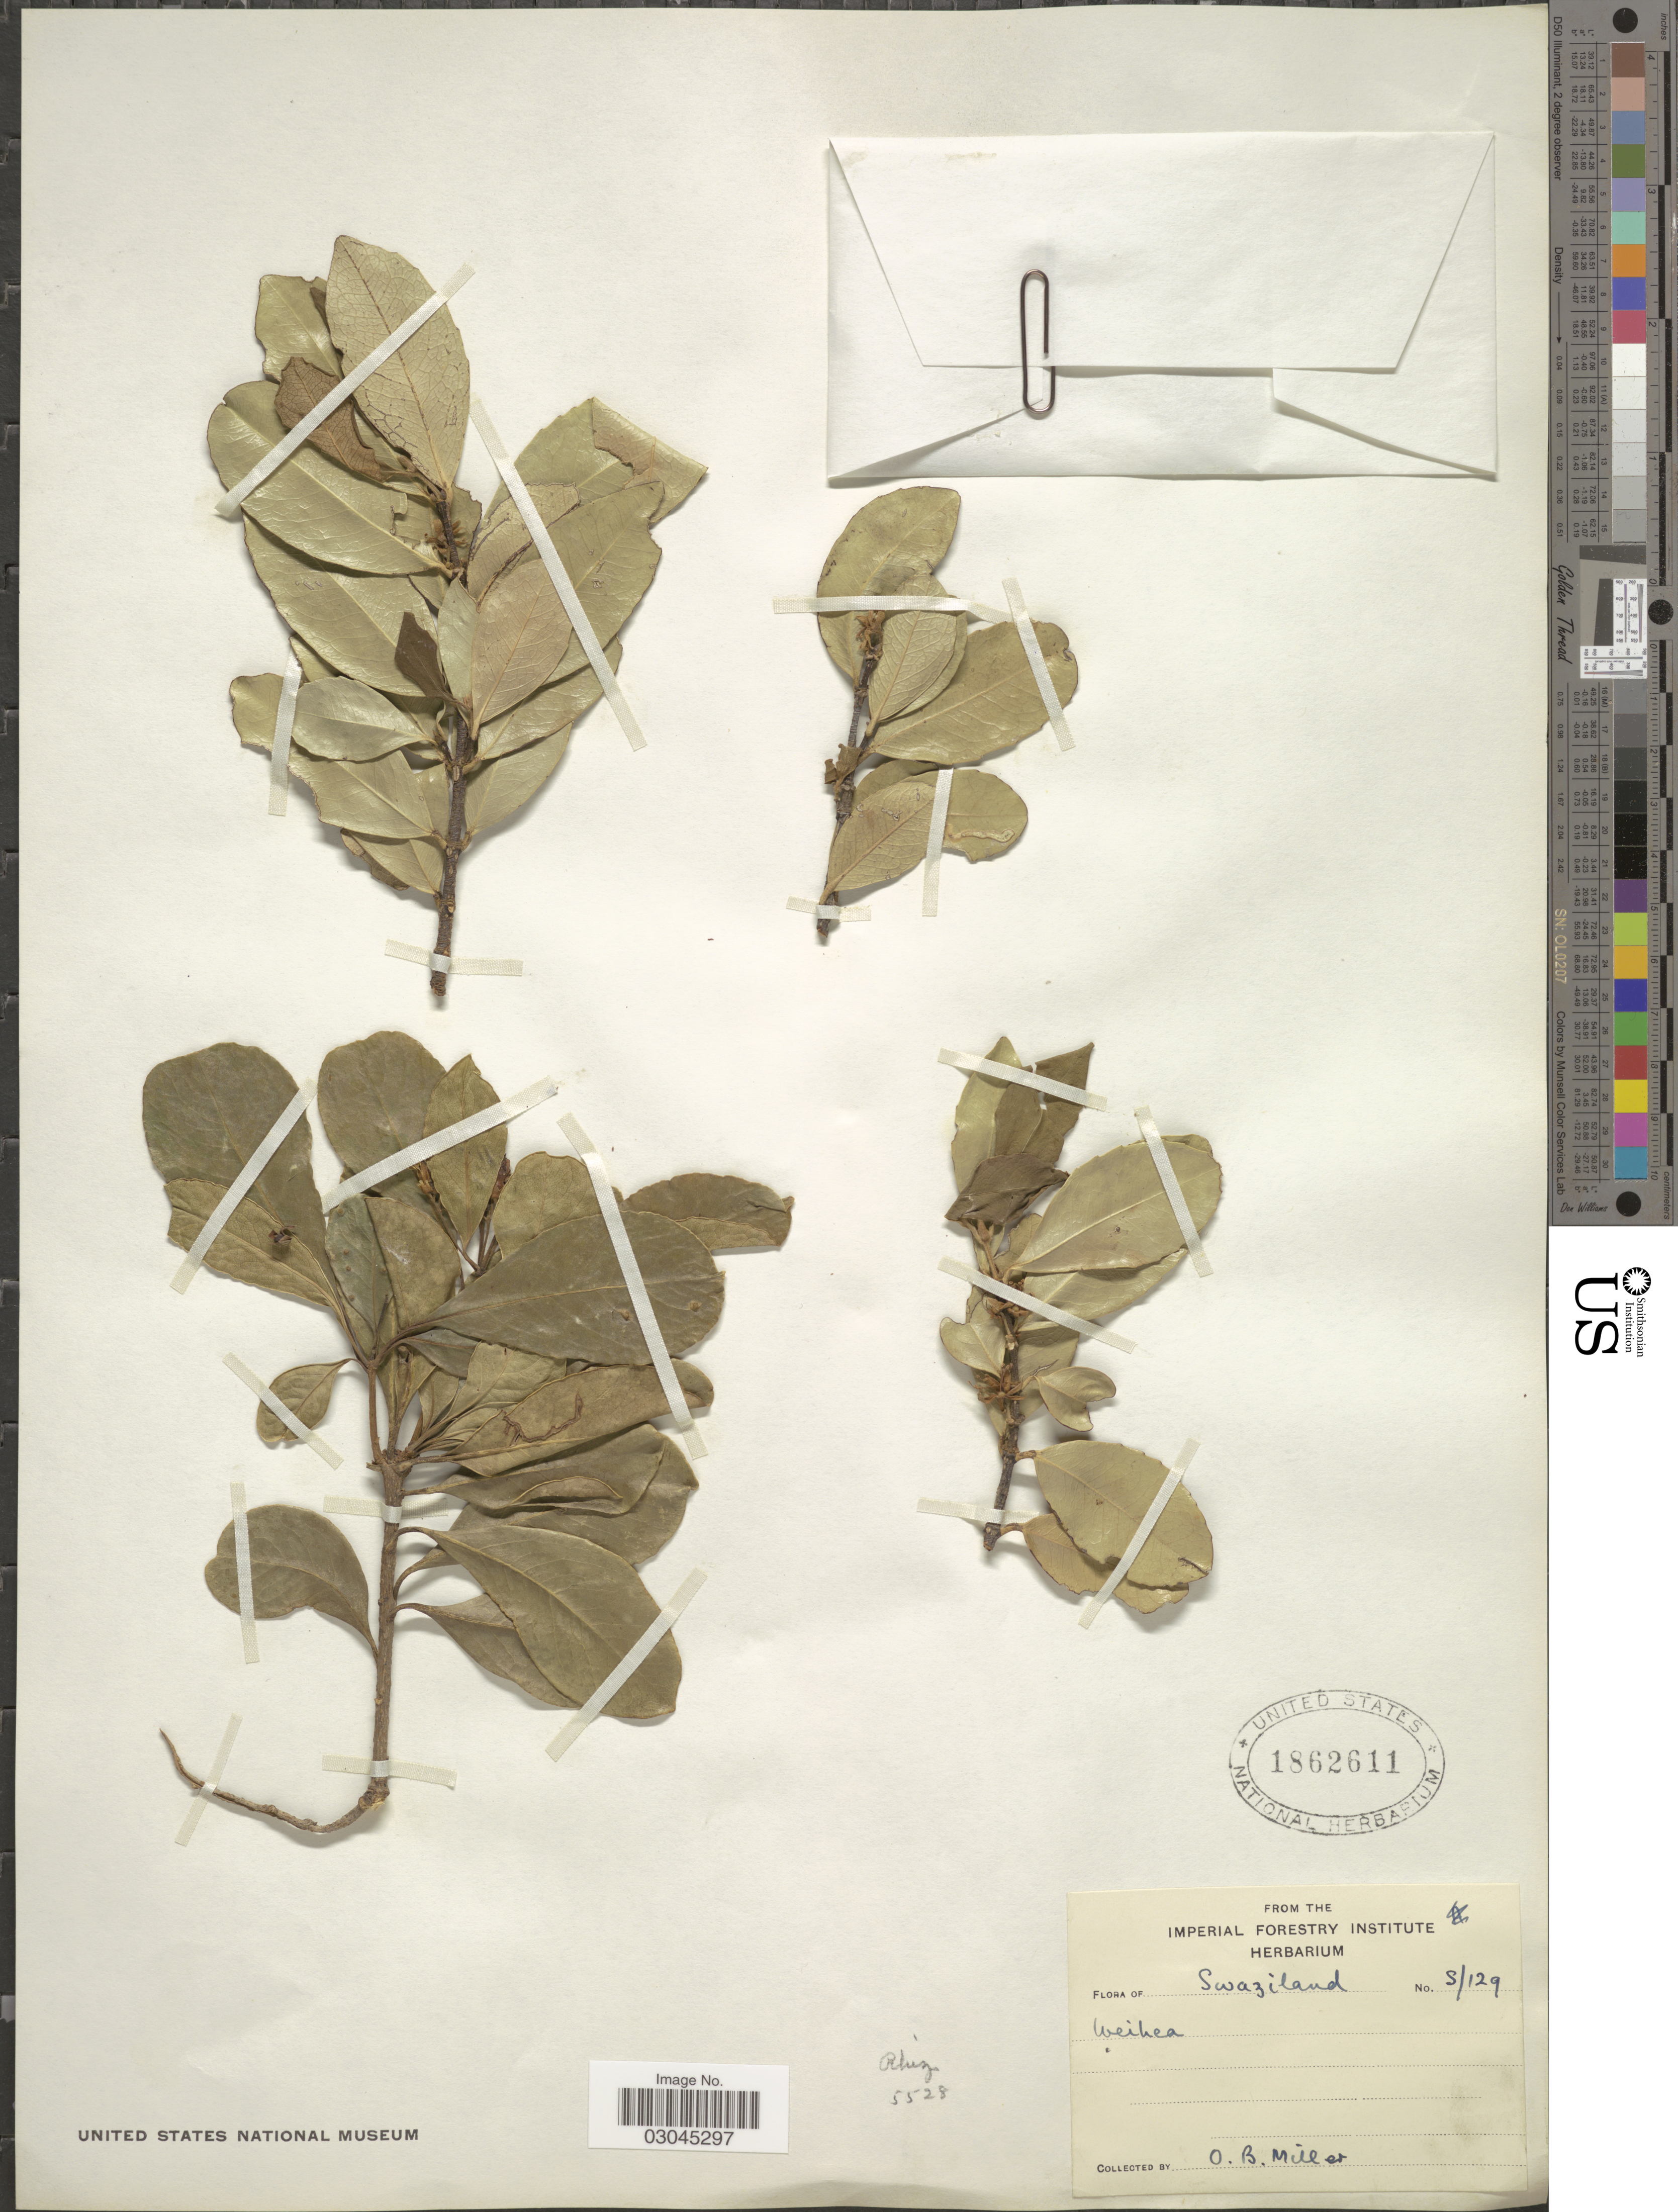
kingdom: Plantae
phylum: Tracheophyta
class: Magnoliopsida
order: Malpighiales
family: Rhizophoraceae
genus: Cassipourea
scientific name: Cassipourea sp.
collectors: O. B. Miller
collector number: S/129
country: Eswatini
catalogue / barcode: US 1862611